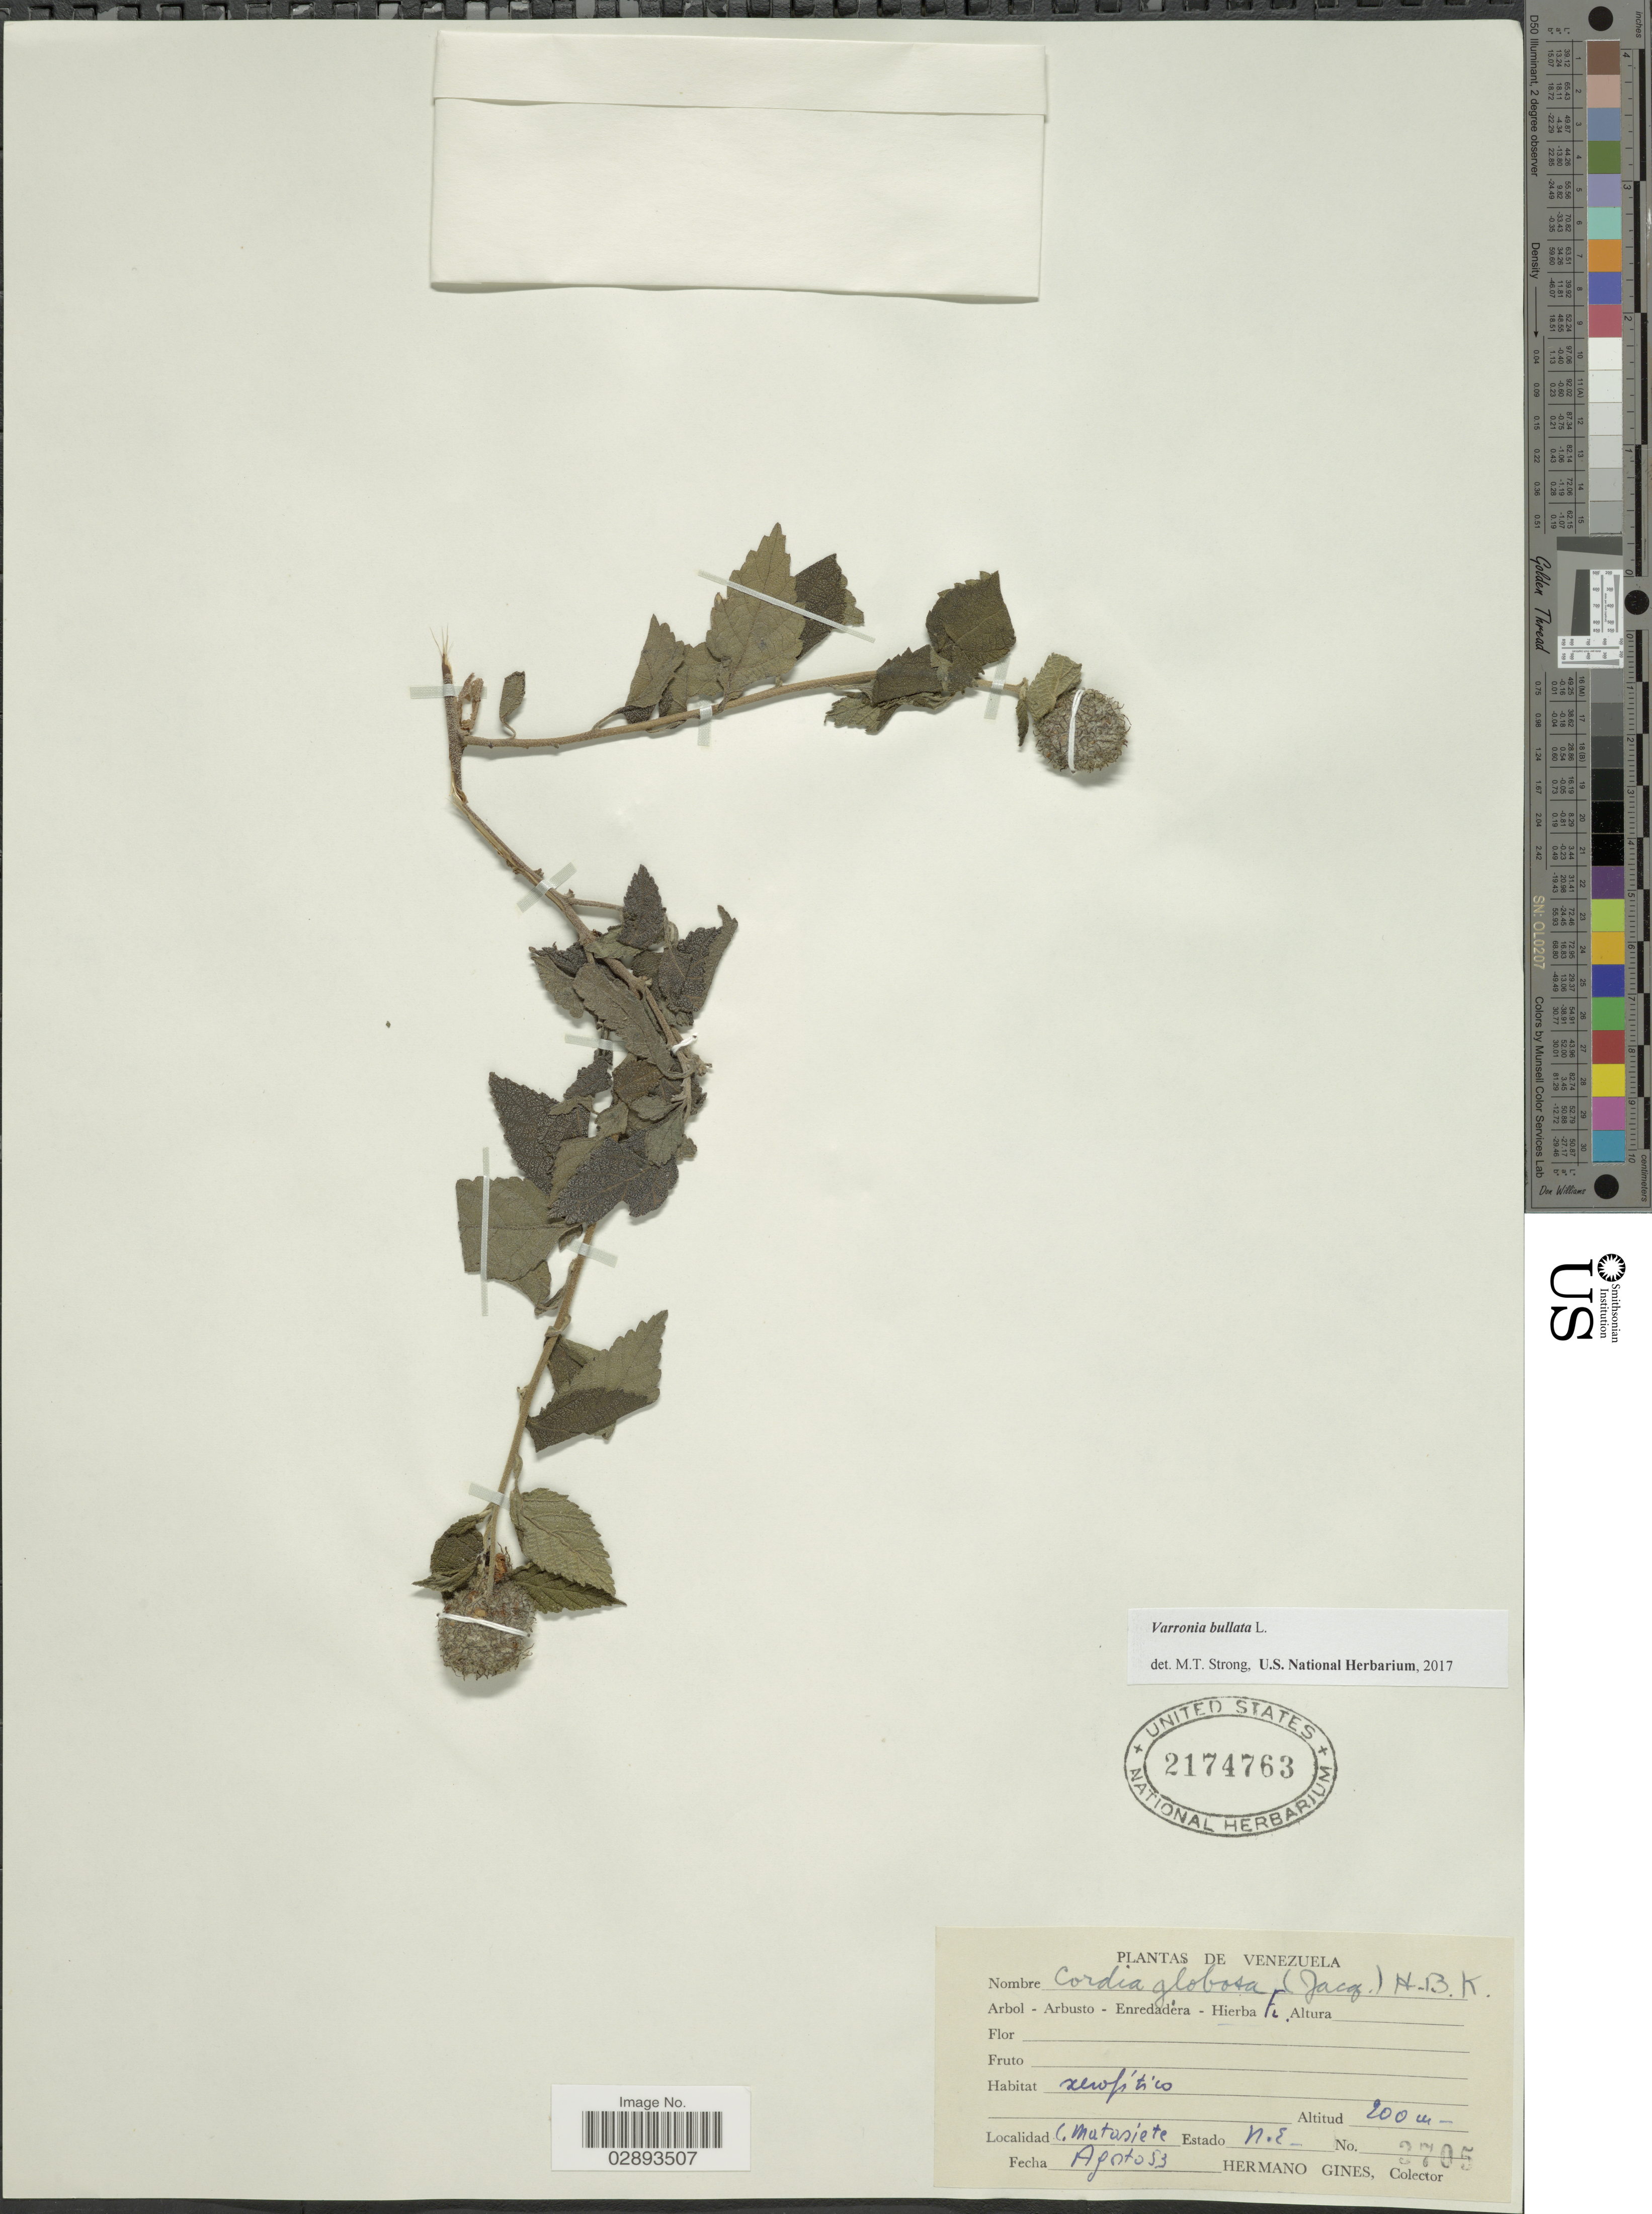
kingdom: Plantae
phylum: Tracheophyta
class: Magnoliopsida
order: Boraginales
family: Cordiaceae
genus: Varronia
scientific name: Varronia bullata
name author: L.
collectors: Bro. Gines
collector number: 3705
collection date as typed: Transcribed d/m/y: /8/53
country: Venezuela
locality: L.Matasiete, Estado N.E.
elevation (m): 200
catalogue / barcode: US 2174763